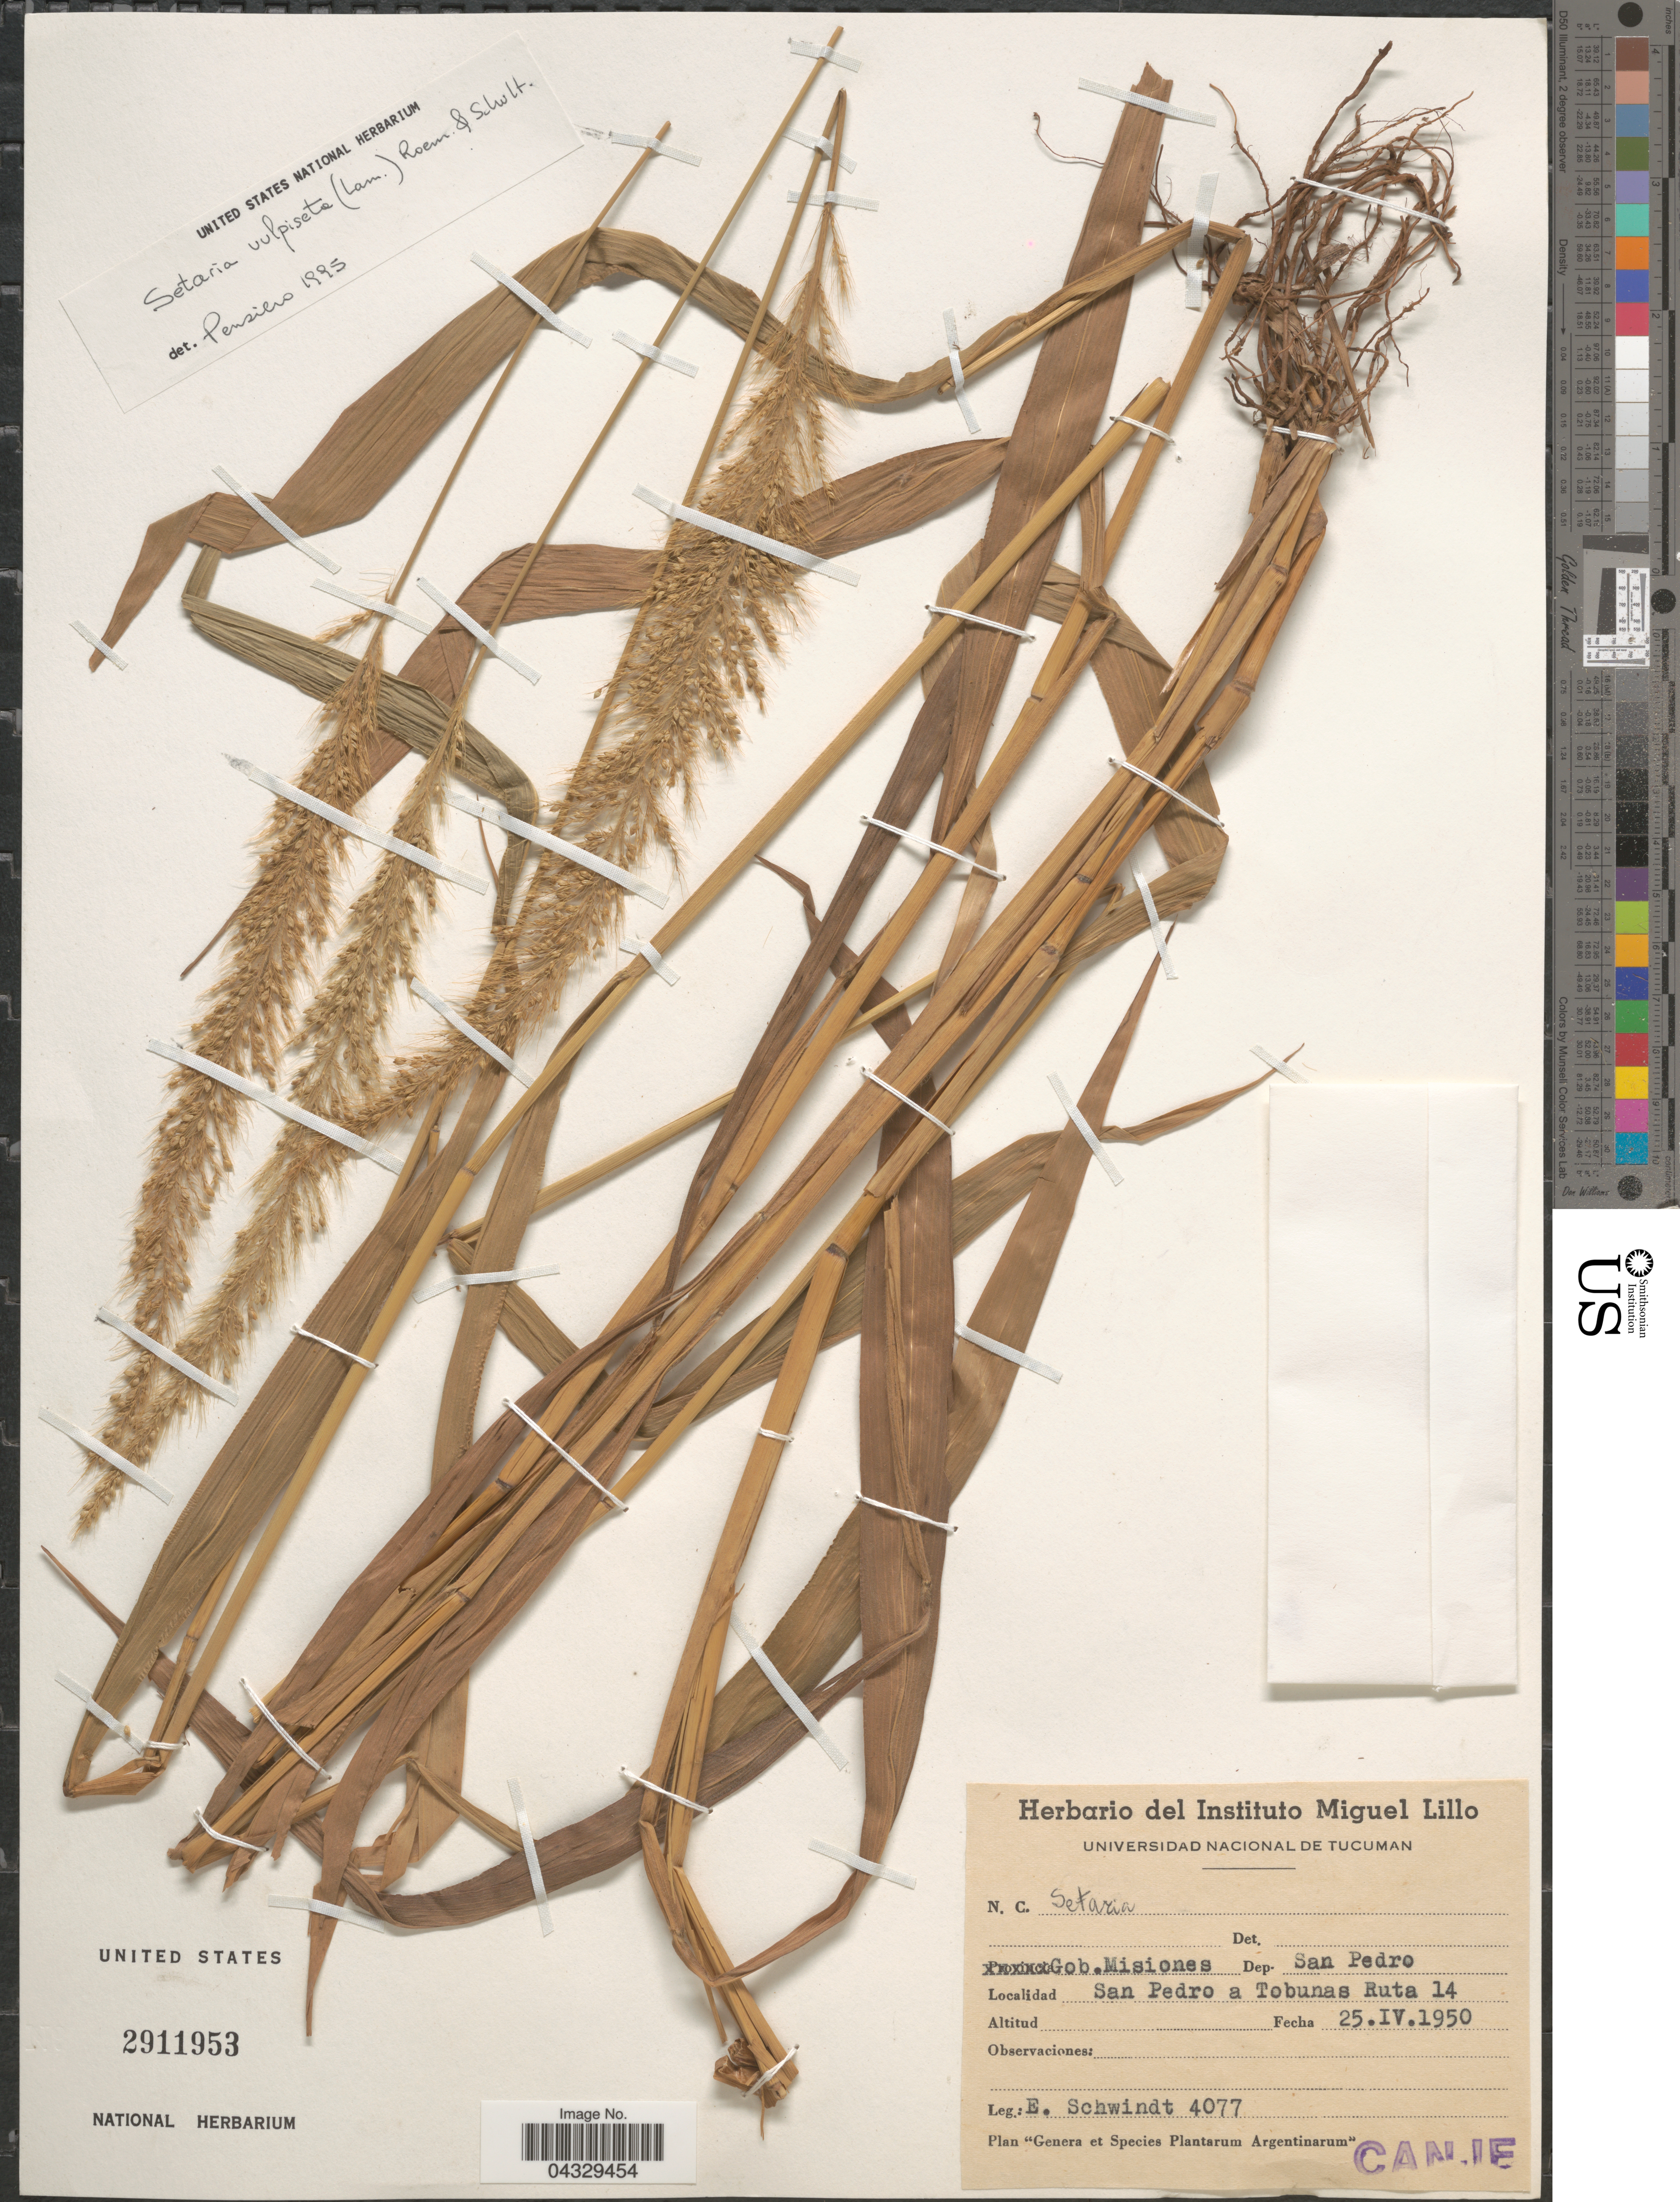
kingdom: Plantae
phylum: Tracheophyta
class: Liliopsida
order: Poales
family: Poaceae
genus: Setaria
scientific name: Setaria vulpiseta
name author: (Lam.) Roem. & Schult.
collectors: E. Schwindt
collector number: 4077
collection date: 1950-04-25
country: Argentina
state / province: Misiones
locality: Gob. Misiones Dep. San Pedro. San Pedro a Tobunas Ruta 14.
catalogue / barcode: US 2911953